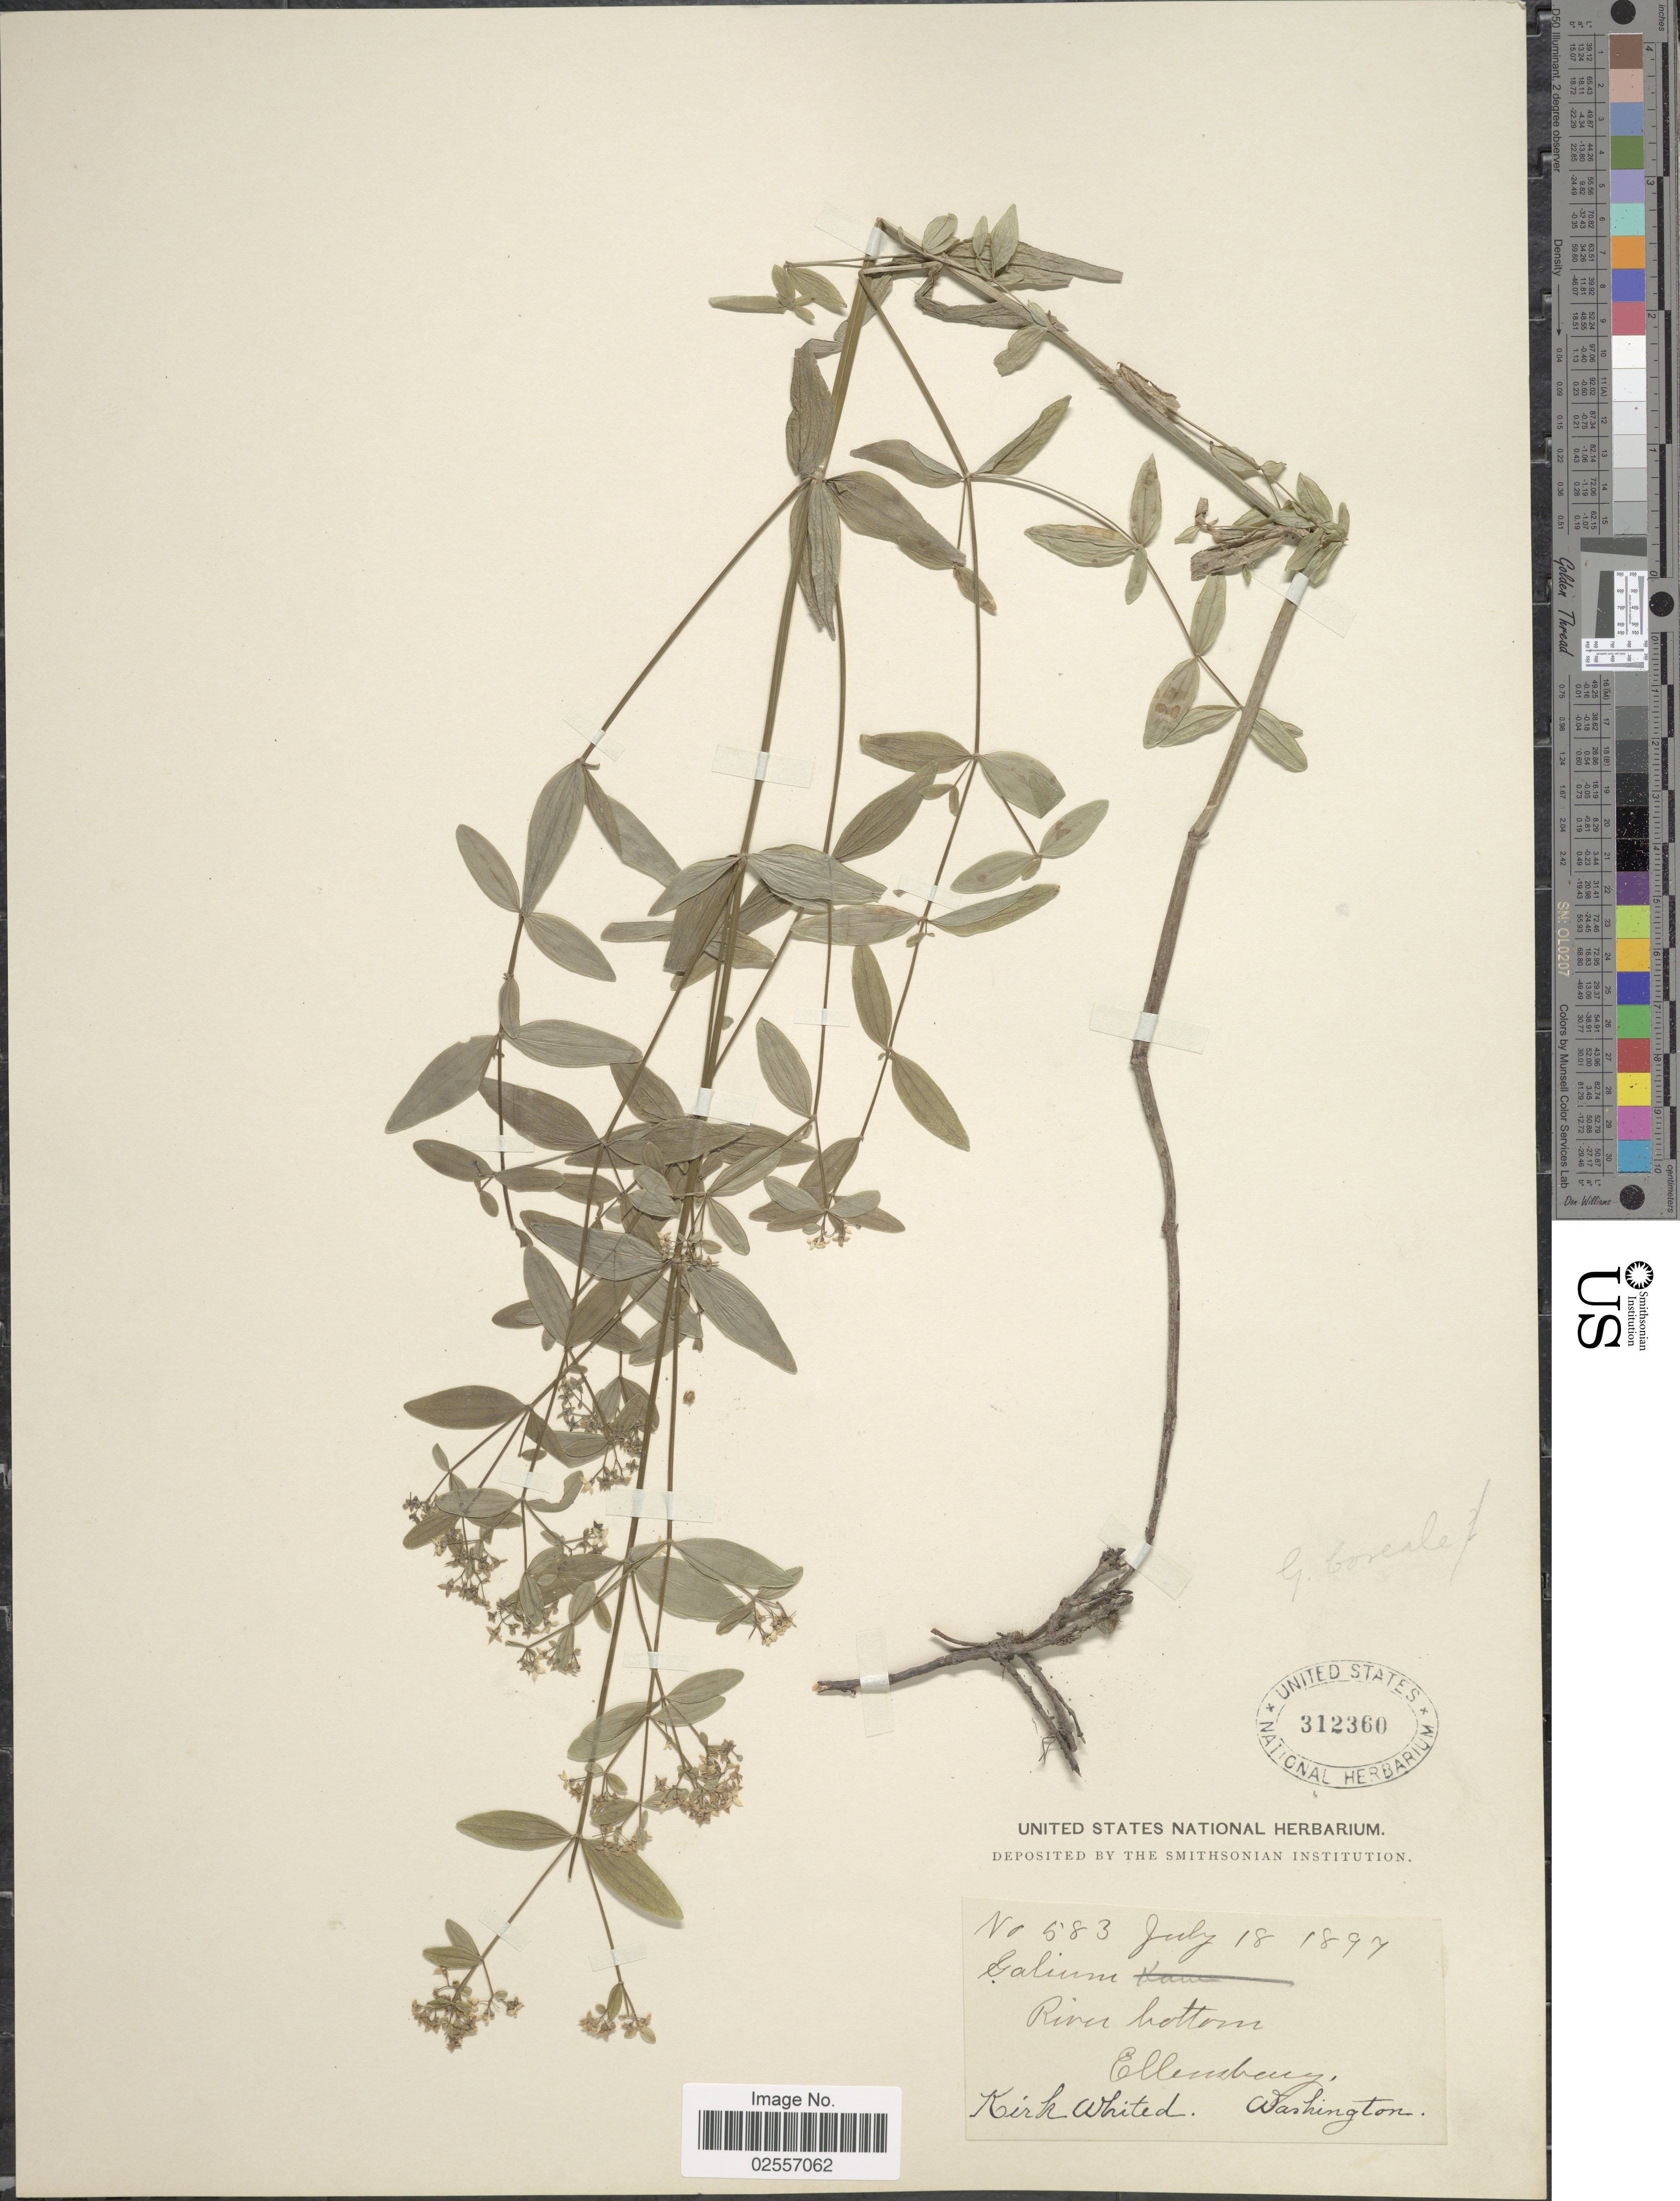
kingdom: Plantae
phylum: Tracheophyta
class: Magnoliopsida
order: Gentianales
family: Rubiaceae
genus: Galium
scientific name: Galium boreale L.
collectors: K. Whited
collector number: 583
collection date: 1897-07-18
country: United States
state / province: Washington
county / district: Kittitas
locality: River bottom. Ellensburg.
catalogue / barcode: US 312360